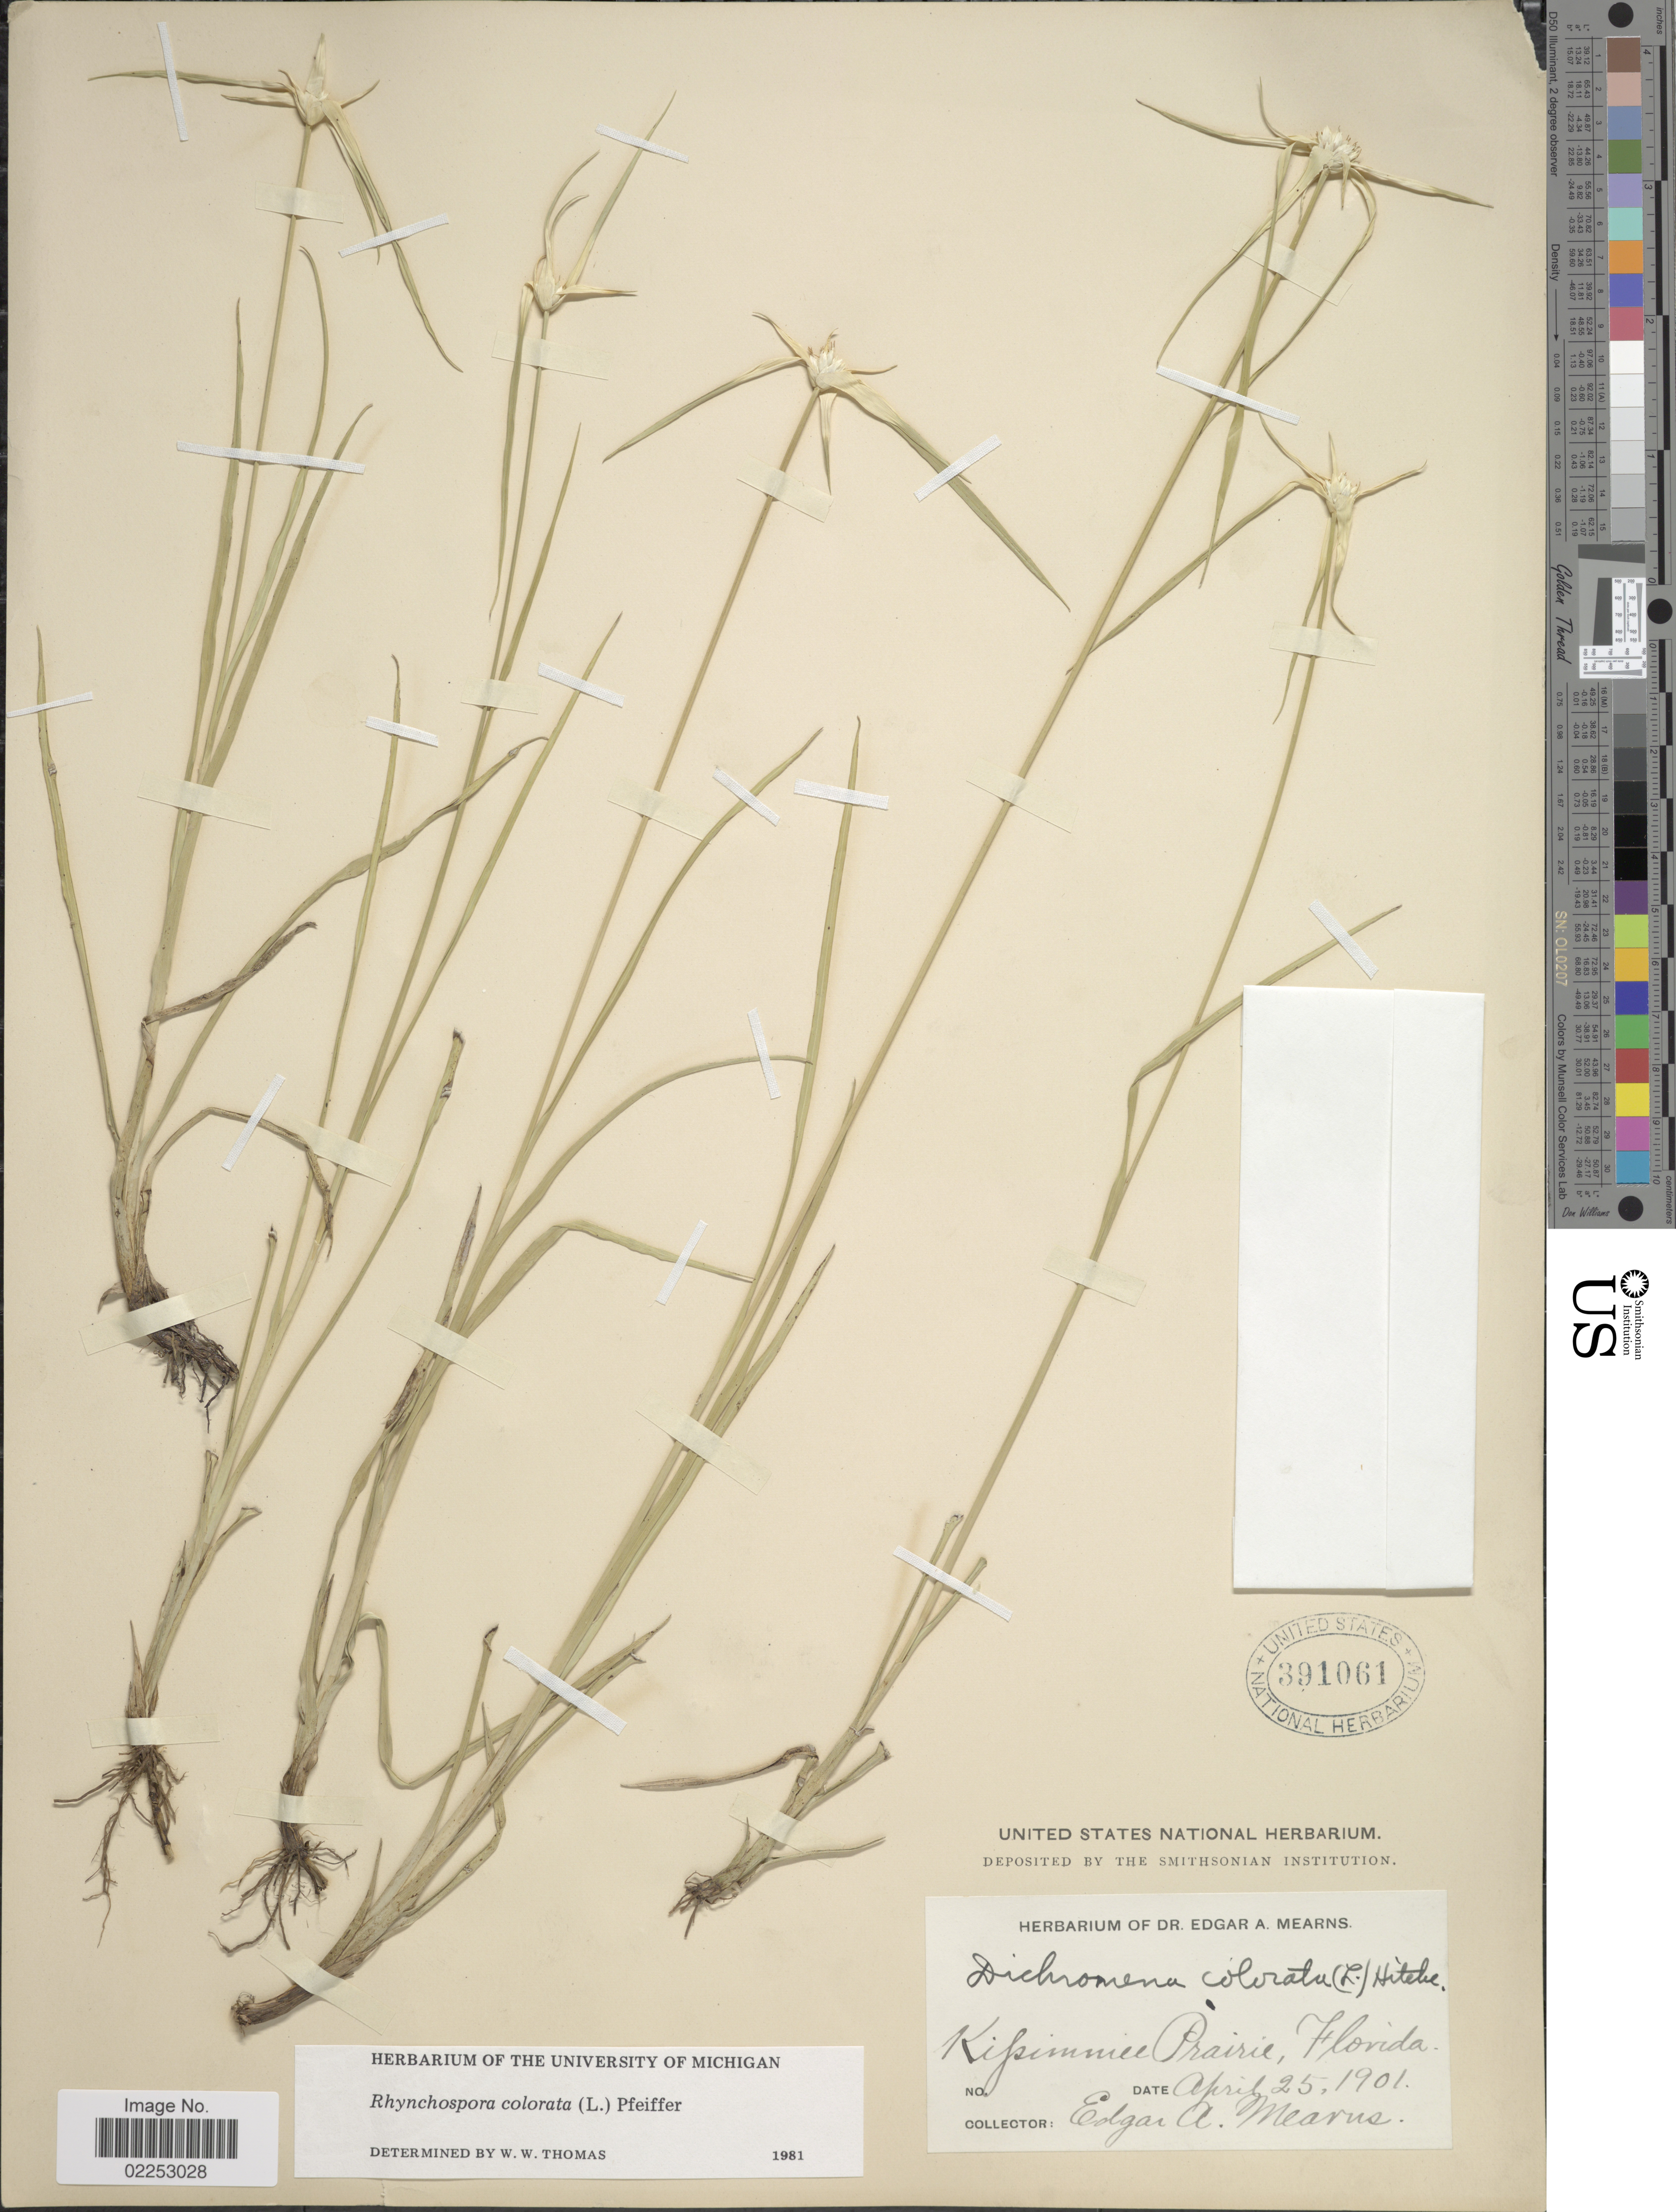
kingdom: Plantae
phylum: Tracheophyta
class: Liliopsida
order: Poales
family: Cyperaceae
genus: Rhynchospora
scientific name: Rhynchospora colorata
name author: (L.) H. Pfeiff.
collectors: E. A. Mearns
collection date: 1901-04-25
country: United States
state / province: Florida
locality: Kipimmee Prairie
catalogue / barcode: US 391061